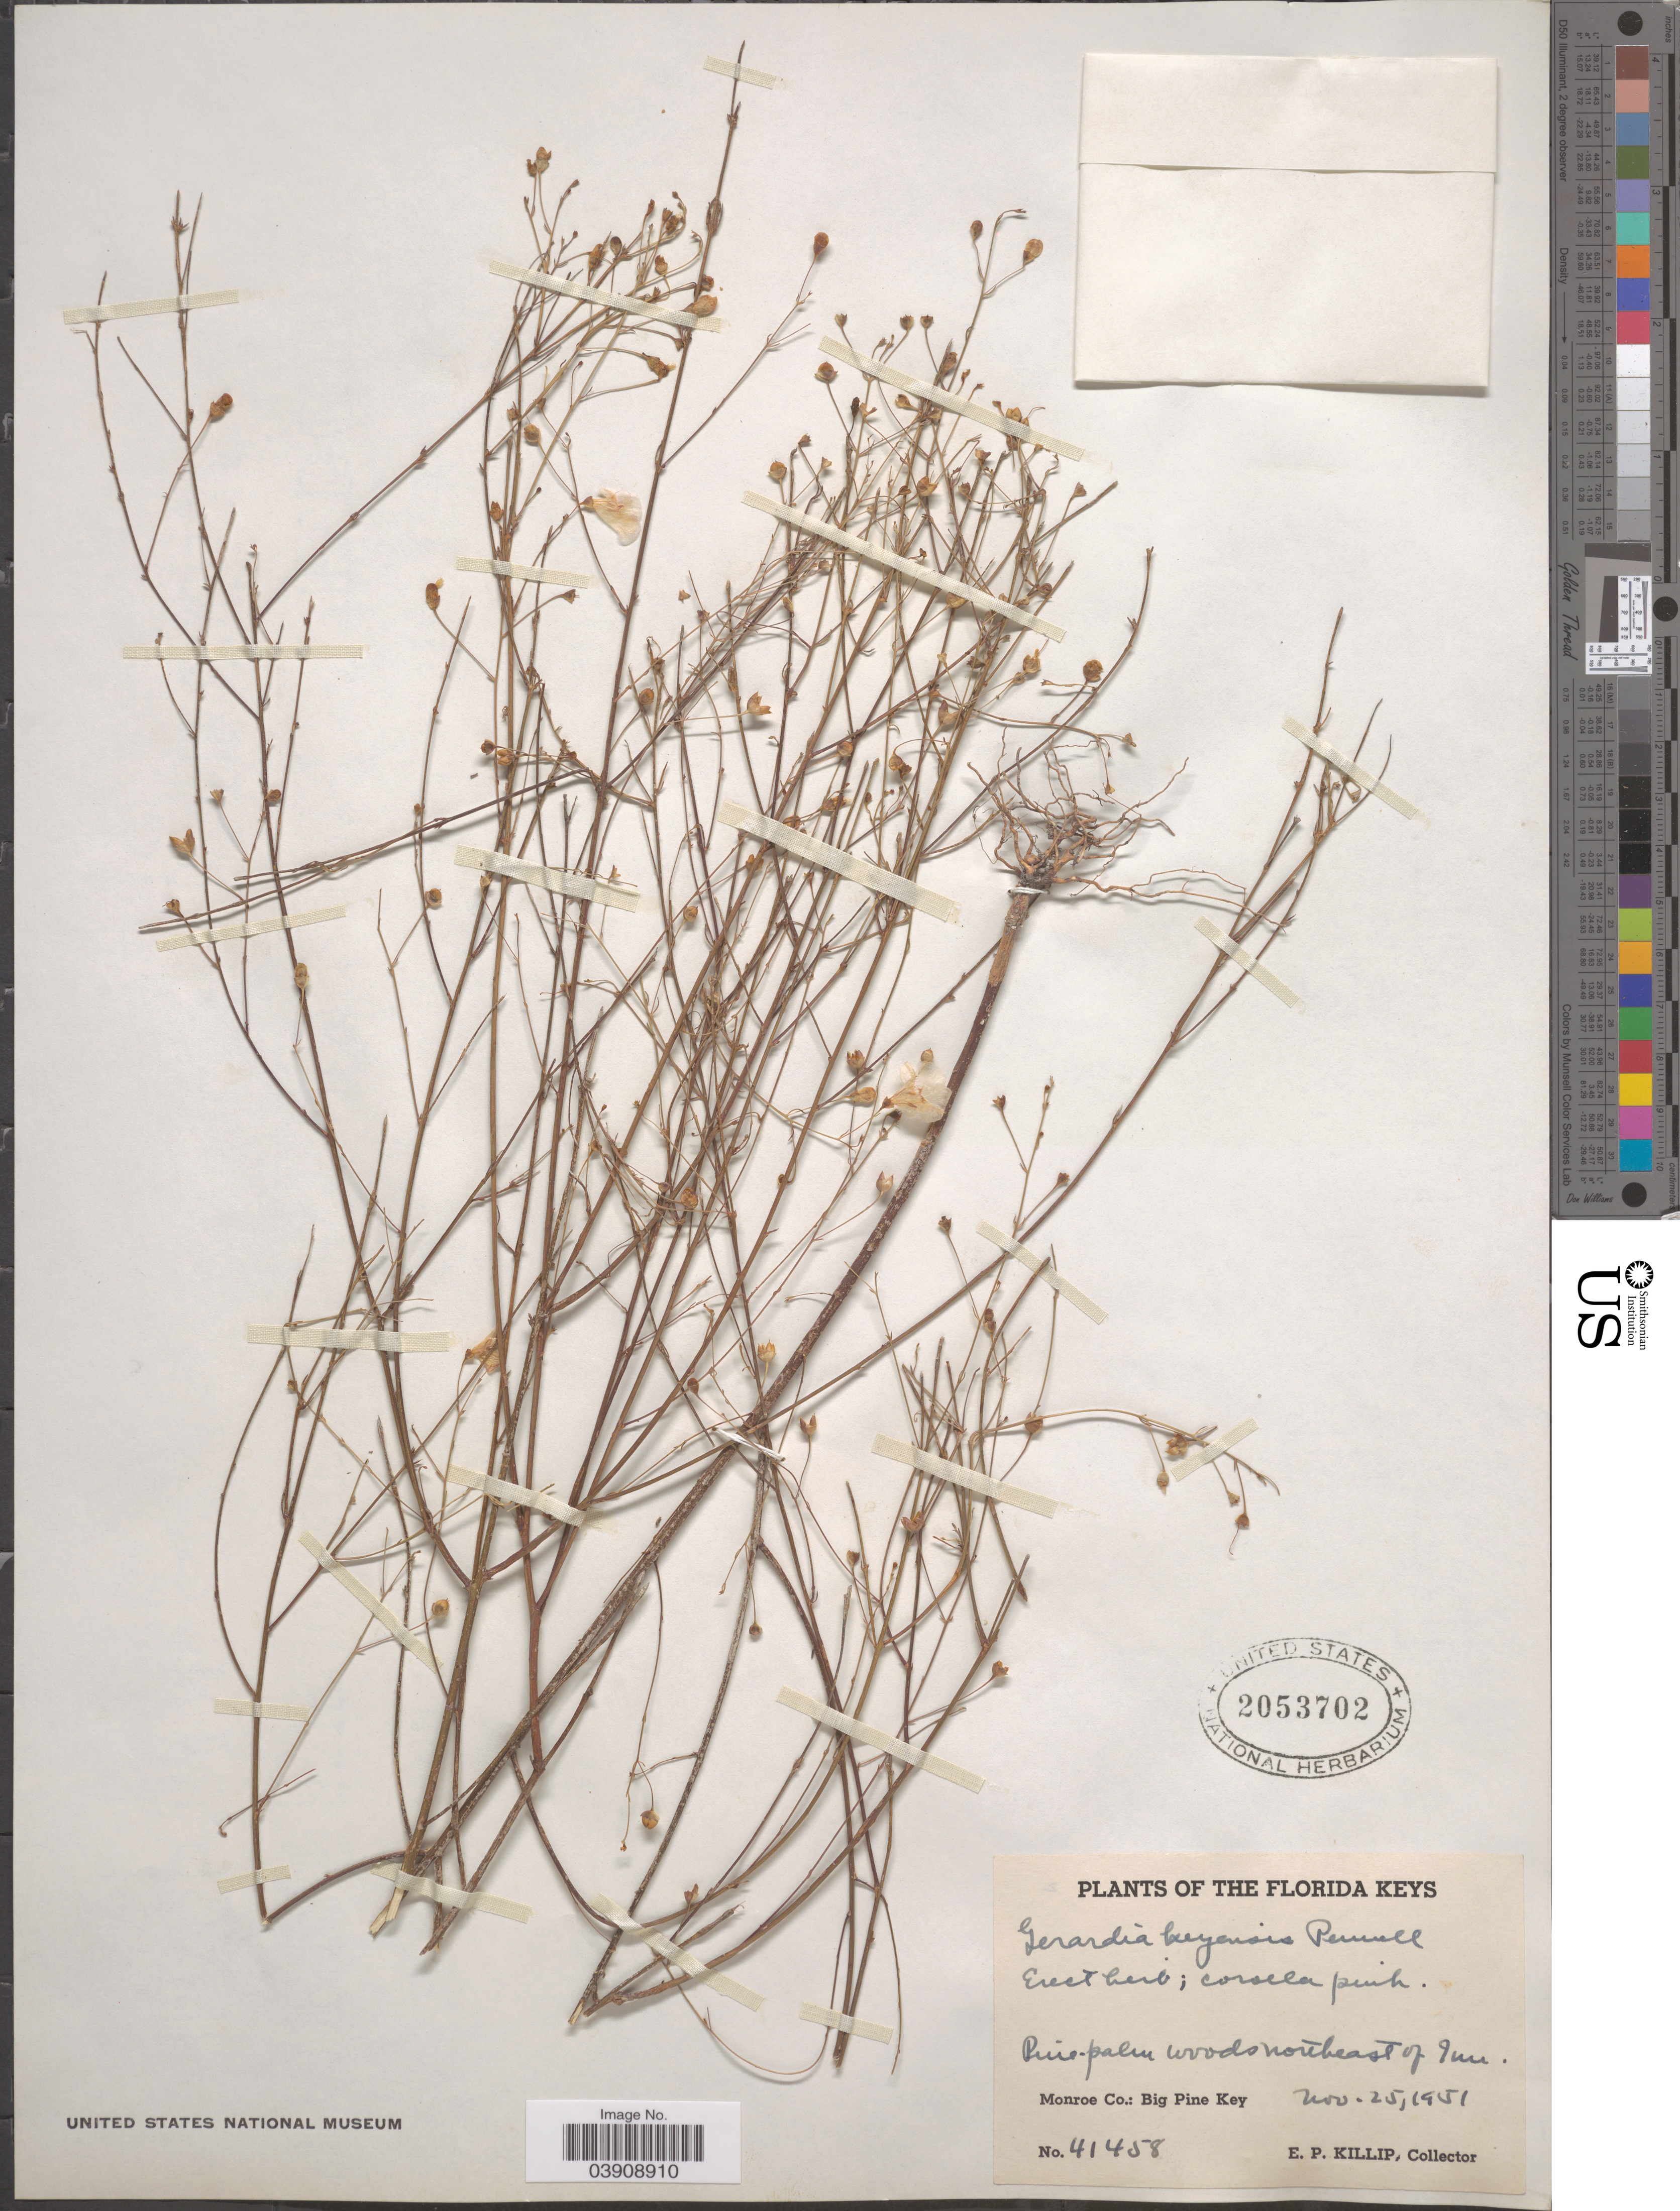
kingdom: Plantae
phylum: Tracheophyta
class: Magnoliopsida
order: Lamiales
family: Orobanchaceae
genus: Gerardia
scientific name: Gerardia keyensis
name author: (Pennell) Pennell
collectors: E. P. Killip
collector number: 41458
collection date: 1951-11-25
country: United States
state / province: Florida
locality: The Florida Keys. Northeast of Inn Monroe Co.: Big Pine Key.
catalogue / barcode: US 2053702